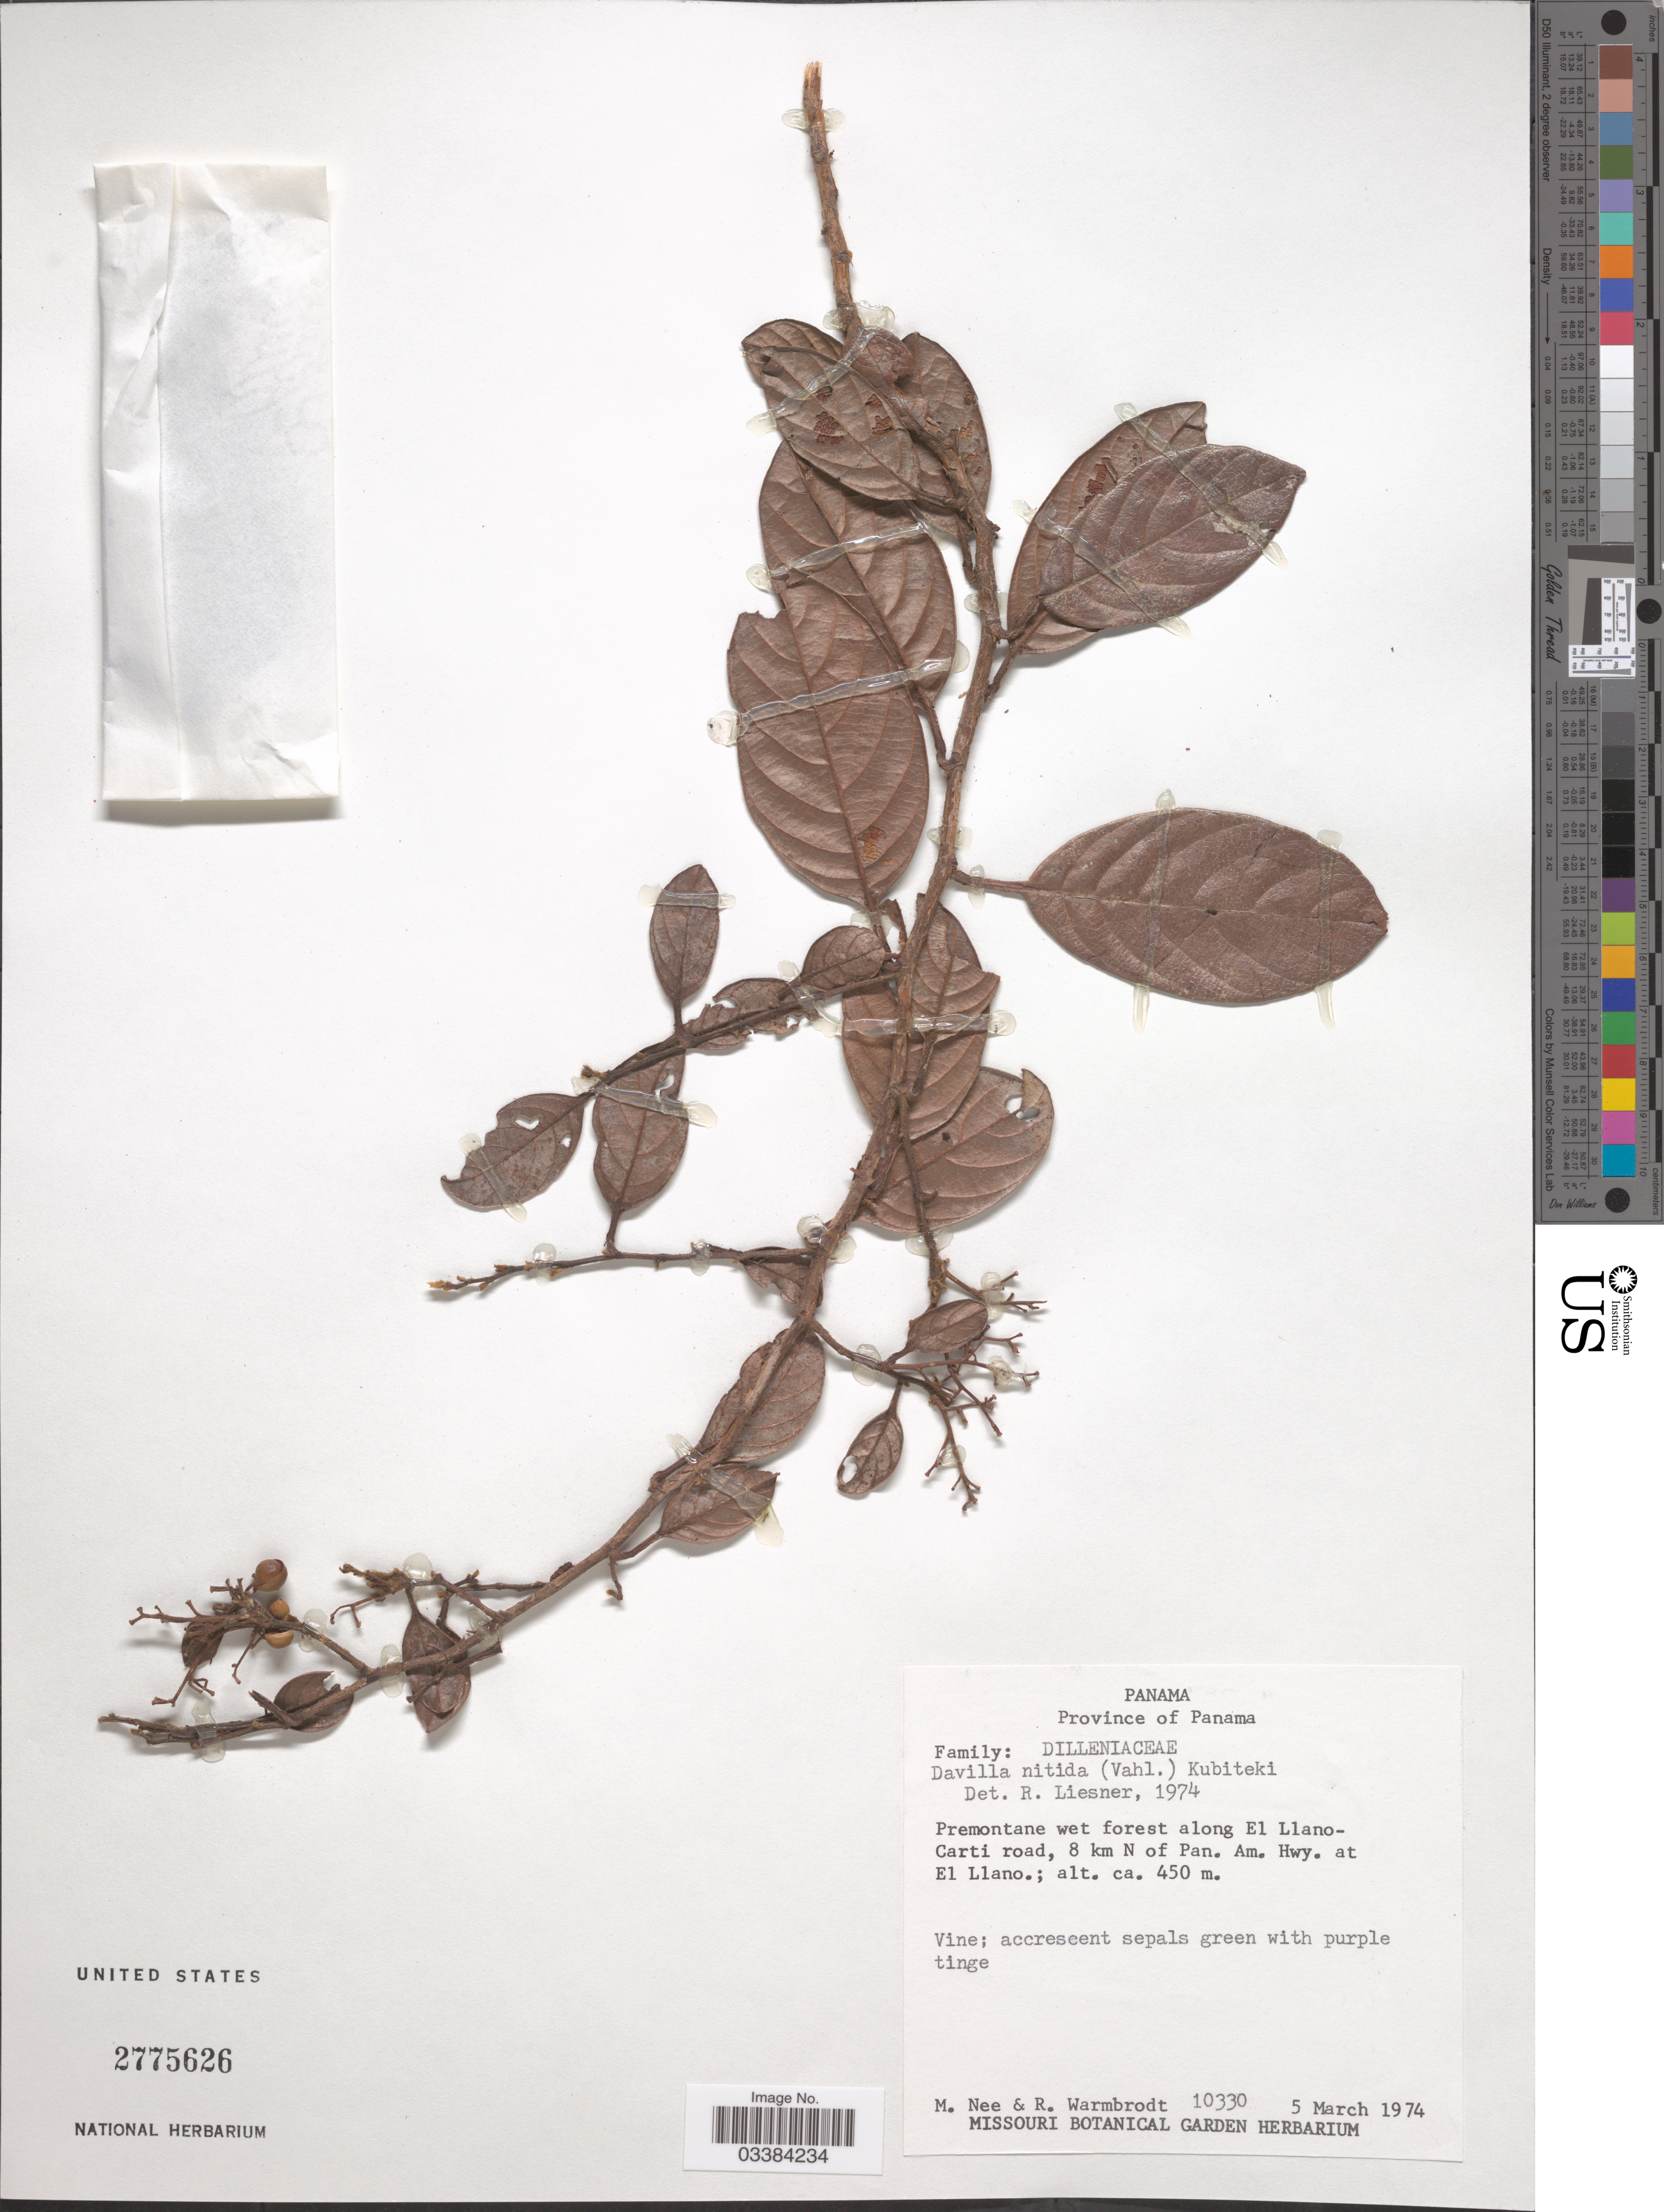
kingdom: Plantae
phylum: Tracheophyta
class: Magnoliopsida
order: Dilleniales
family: Dilleniaceae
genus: Davilla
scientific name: Davilla nitida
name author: (Vahl) Kubitzki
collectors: M. Nee & R. Warmbrodt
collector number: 10330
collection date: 1974-03-05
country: Panama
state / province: Panamá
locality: Premontane wet forest along El Llano-Carti road, 8 km N of Pan. Am. Hwy. at El Llano.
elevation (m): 450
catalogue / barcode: US 2775626